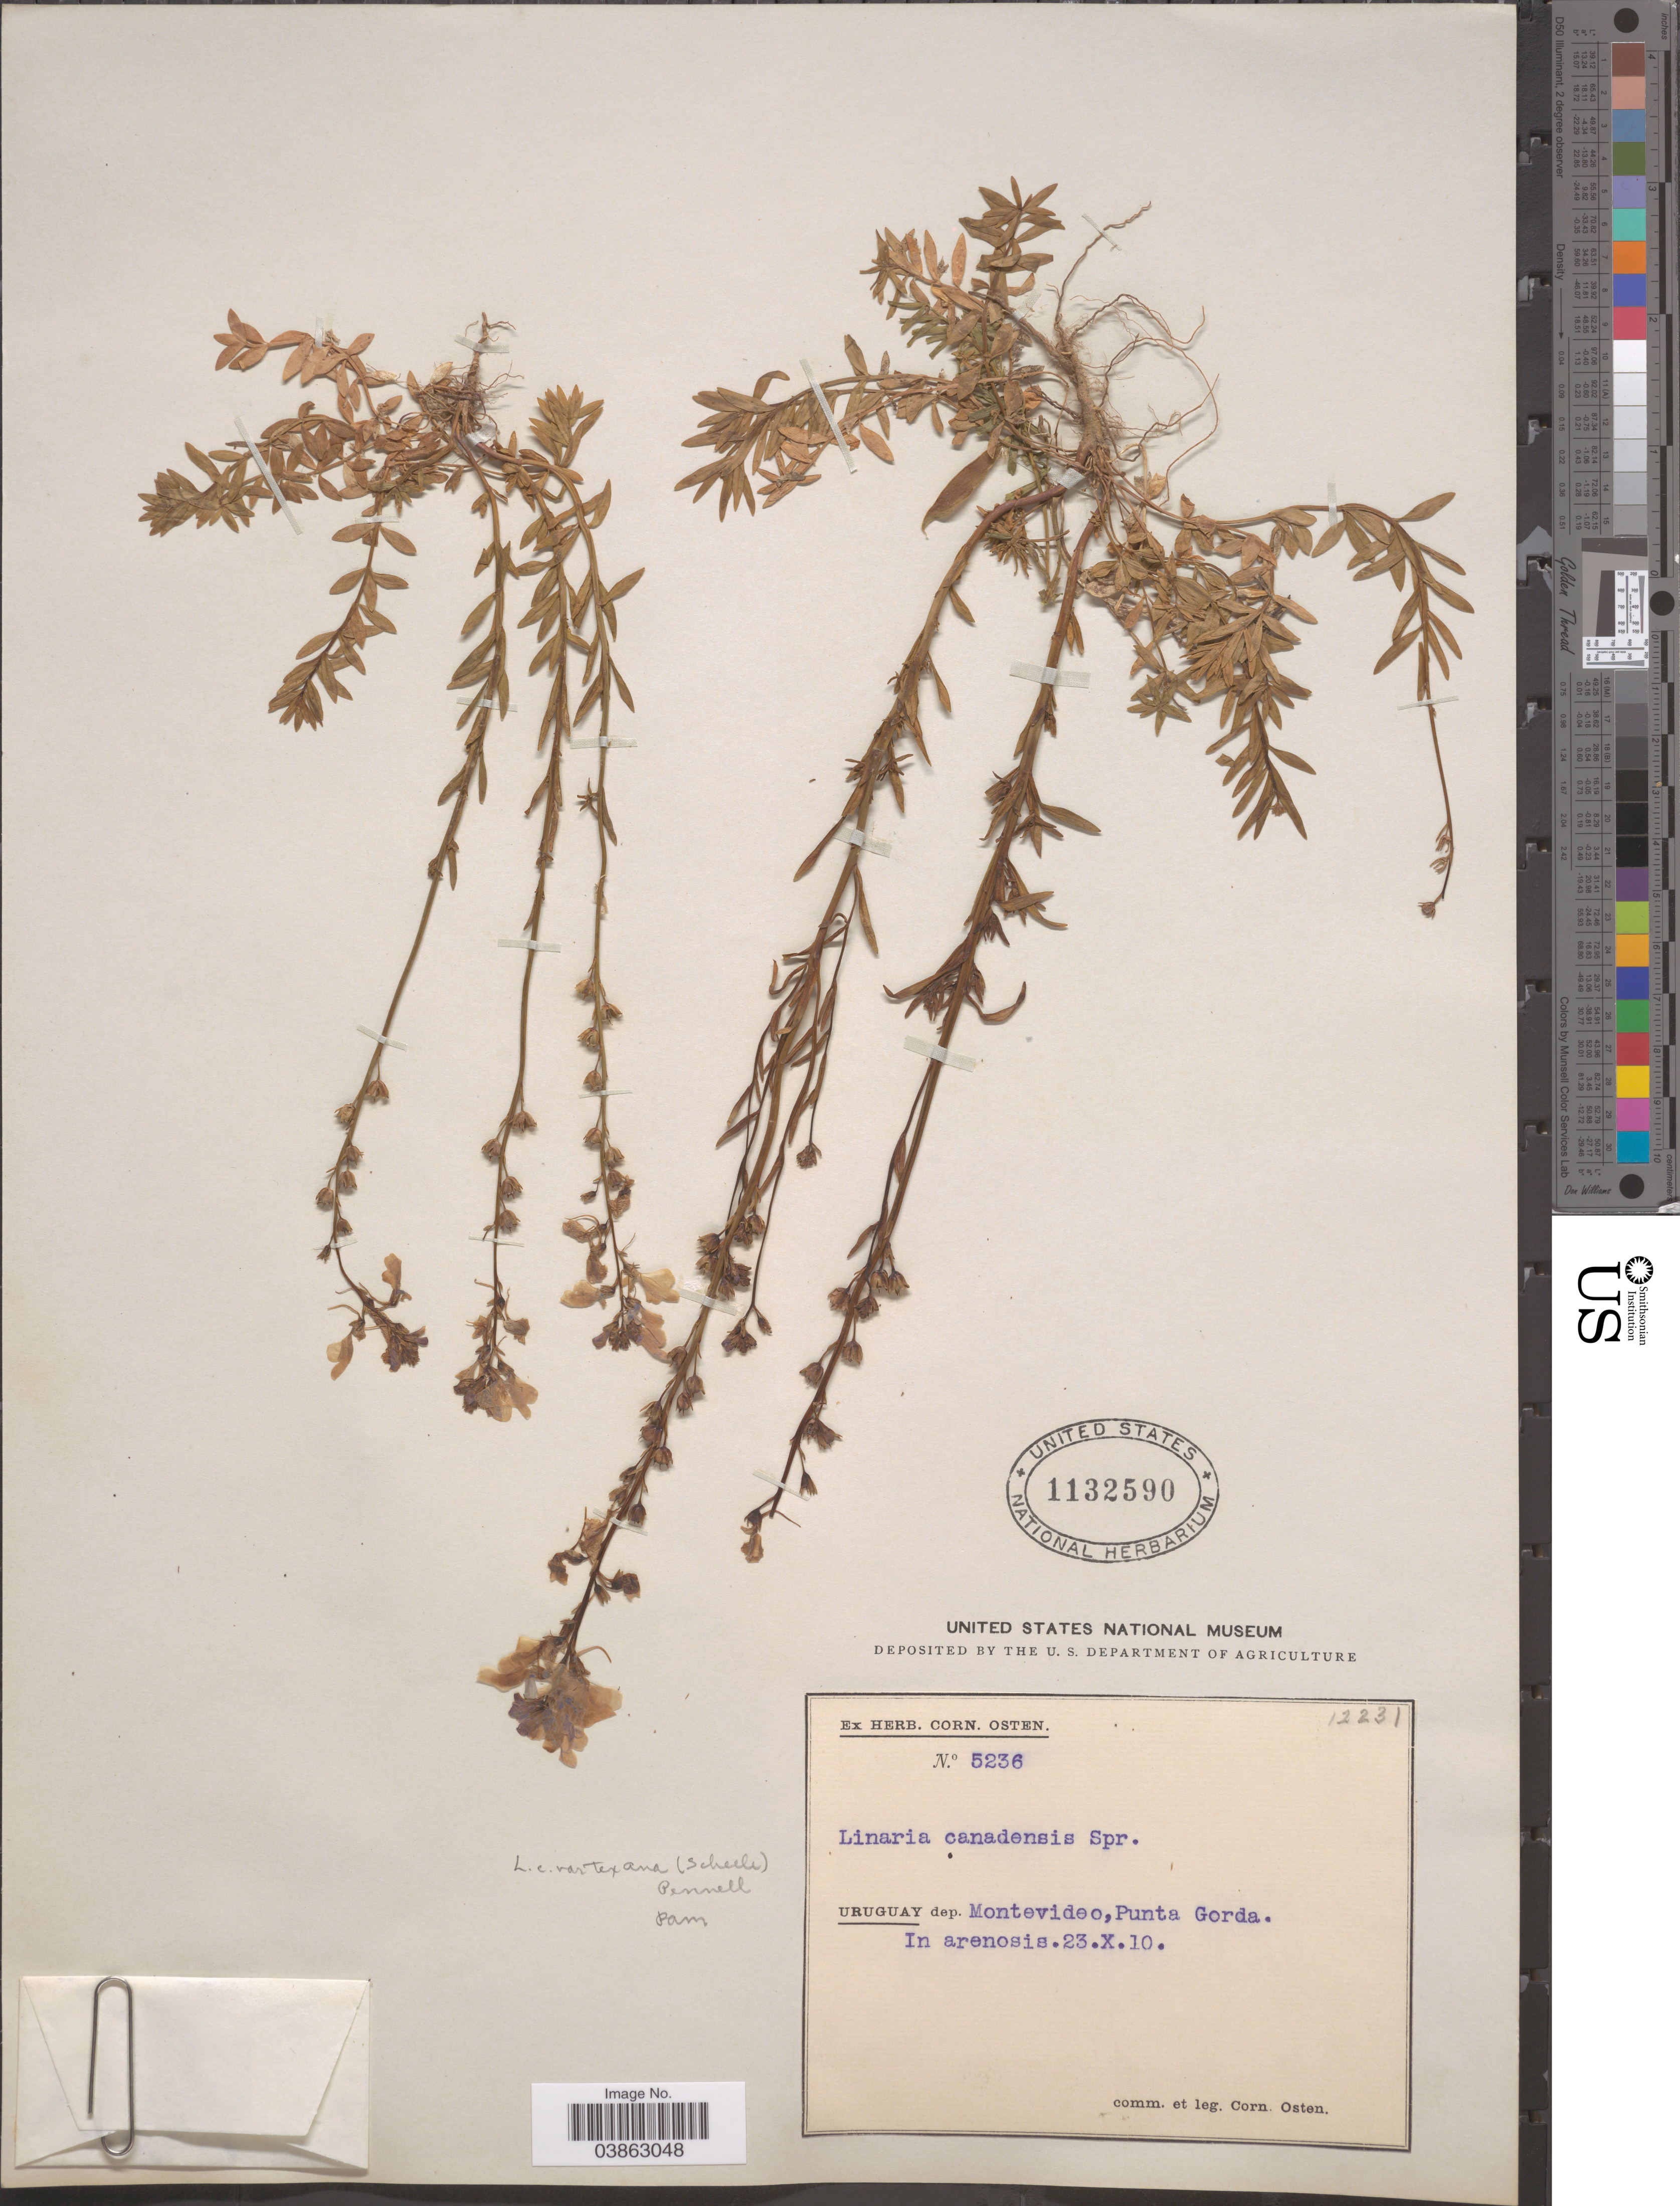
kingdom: Plantae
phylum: Tracheophyta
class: Magnoliopsida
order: Lamiales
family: Plantaginaceae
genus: Linaria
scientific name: Linaria texana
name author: Scheele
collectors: C. Osten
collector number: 5236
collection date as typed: Transcribed d/m/y: 23/10/10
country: Uruguay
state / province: Montevideo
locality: Dep. Montevideo, Punta Gorda.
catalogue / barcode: US 1132590